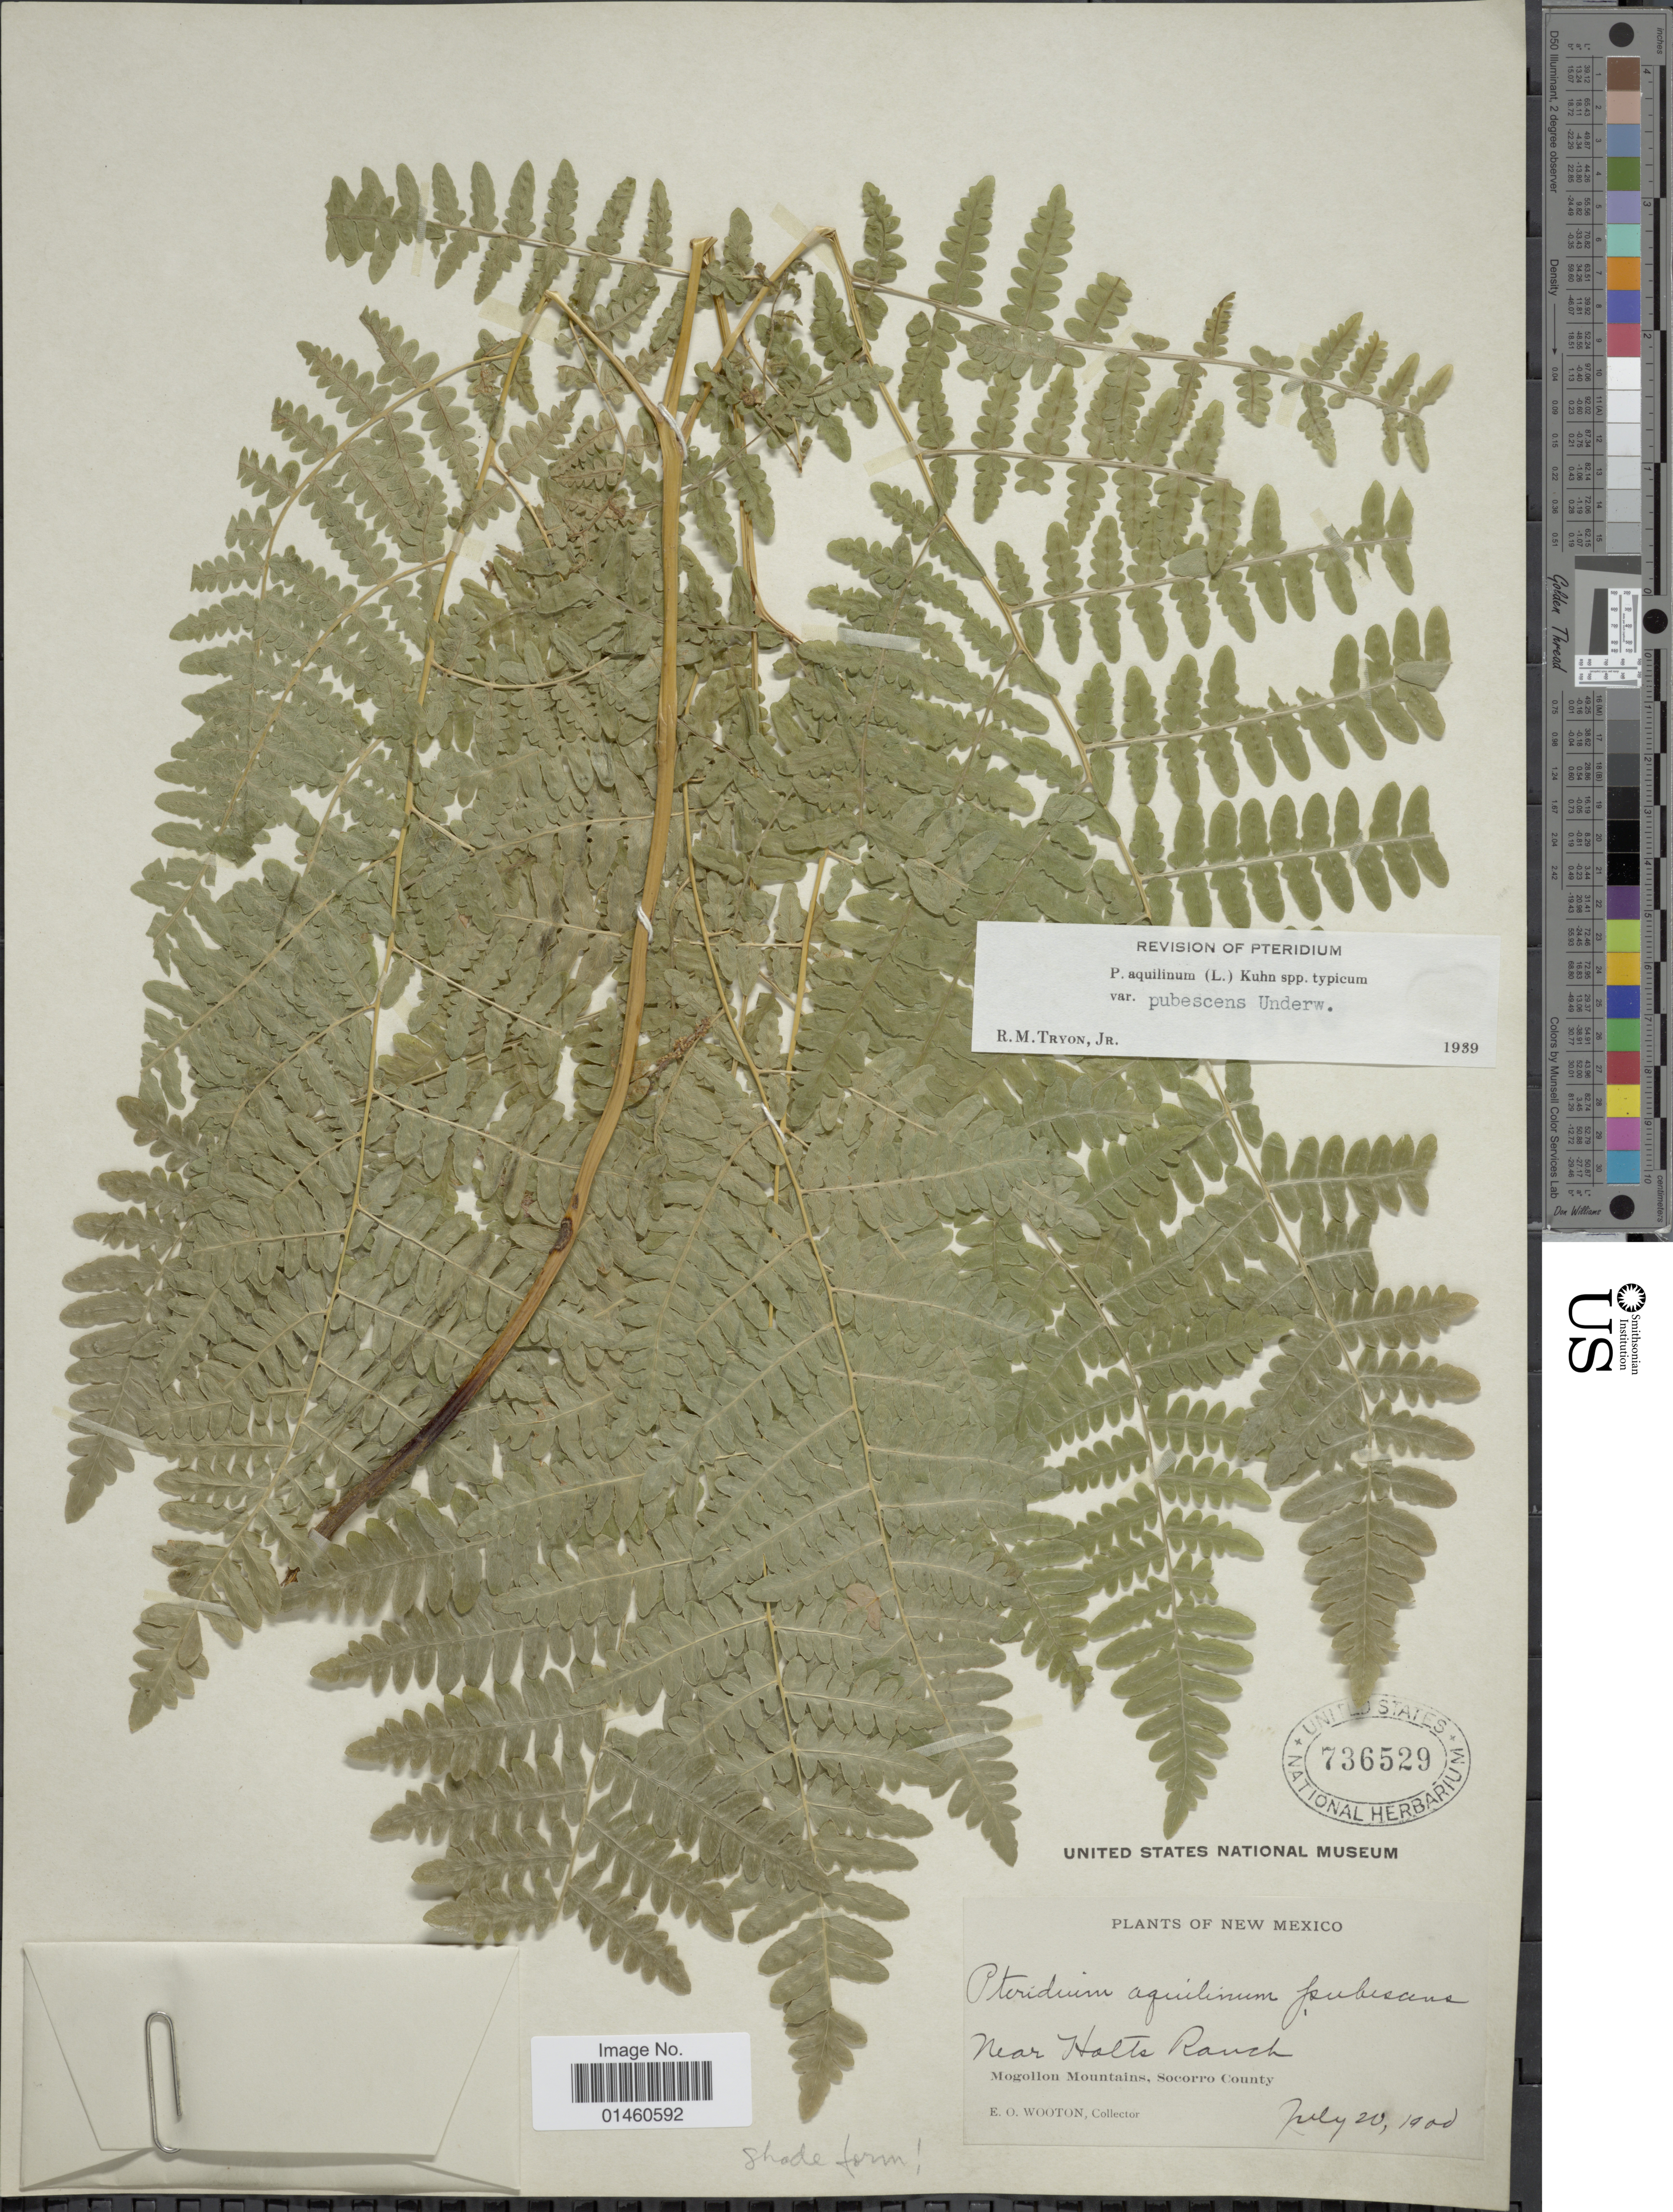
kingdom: Plantae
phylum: Tracheophyta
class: Polypodiopsida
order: Polypodiales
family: Dennstaedtiaceae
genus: Pteridium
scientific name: Pteridium pubescens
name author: (Underw.) Christenh.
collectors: E. O. Wooton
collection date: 1900-07-20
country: United States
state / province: New Mexico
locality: Near Holts Ranch, Mogollon Mountains, Socorro County.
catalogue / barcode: US 736529